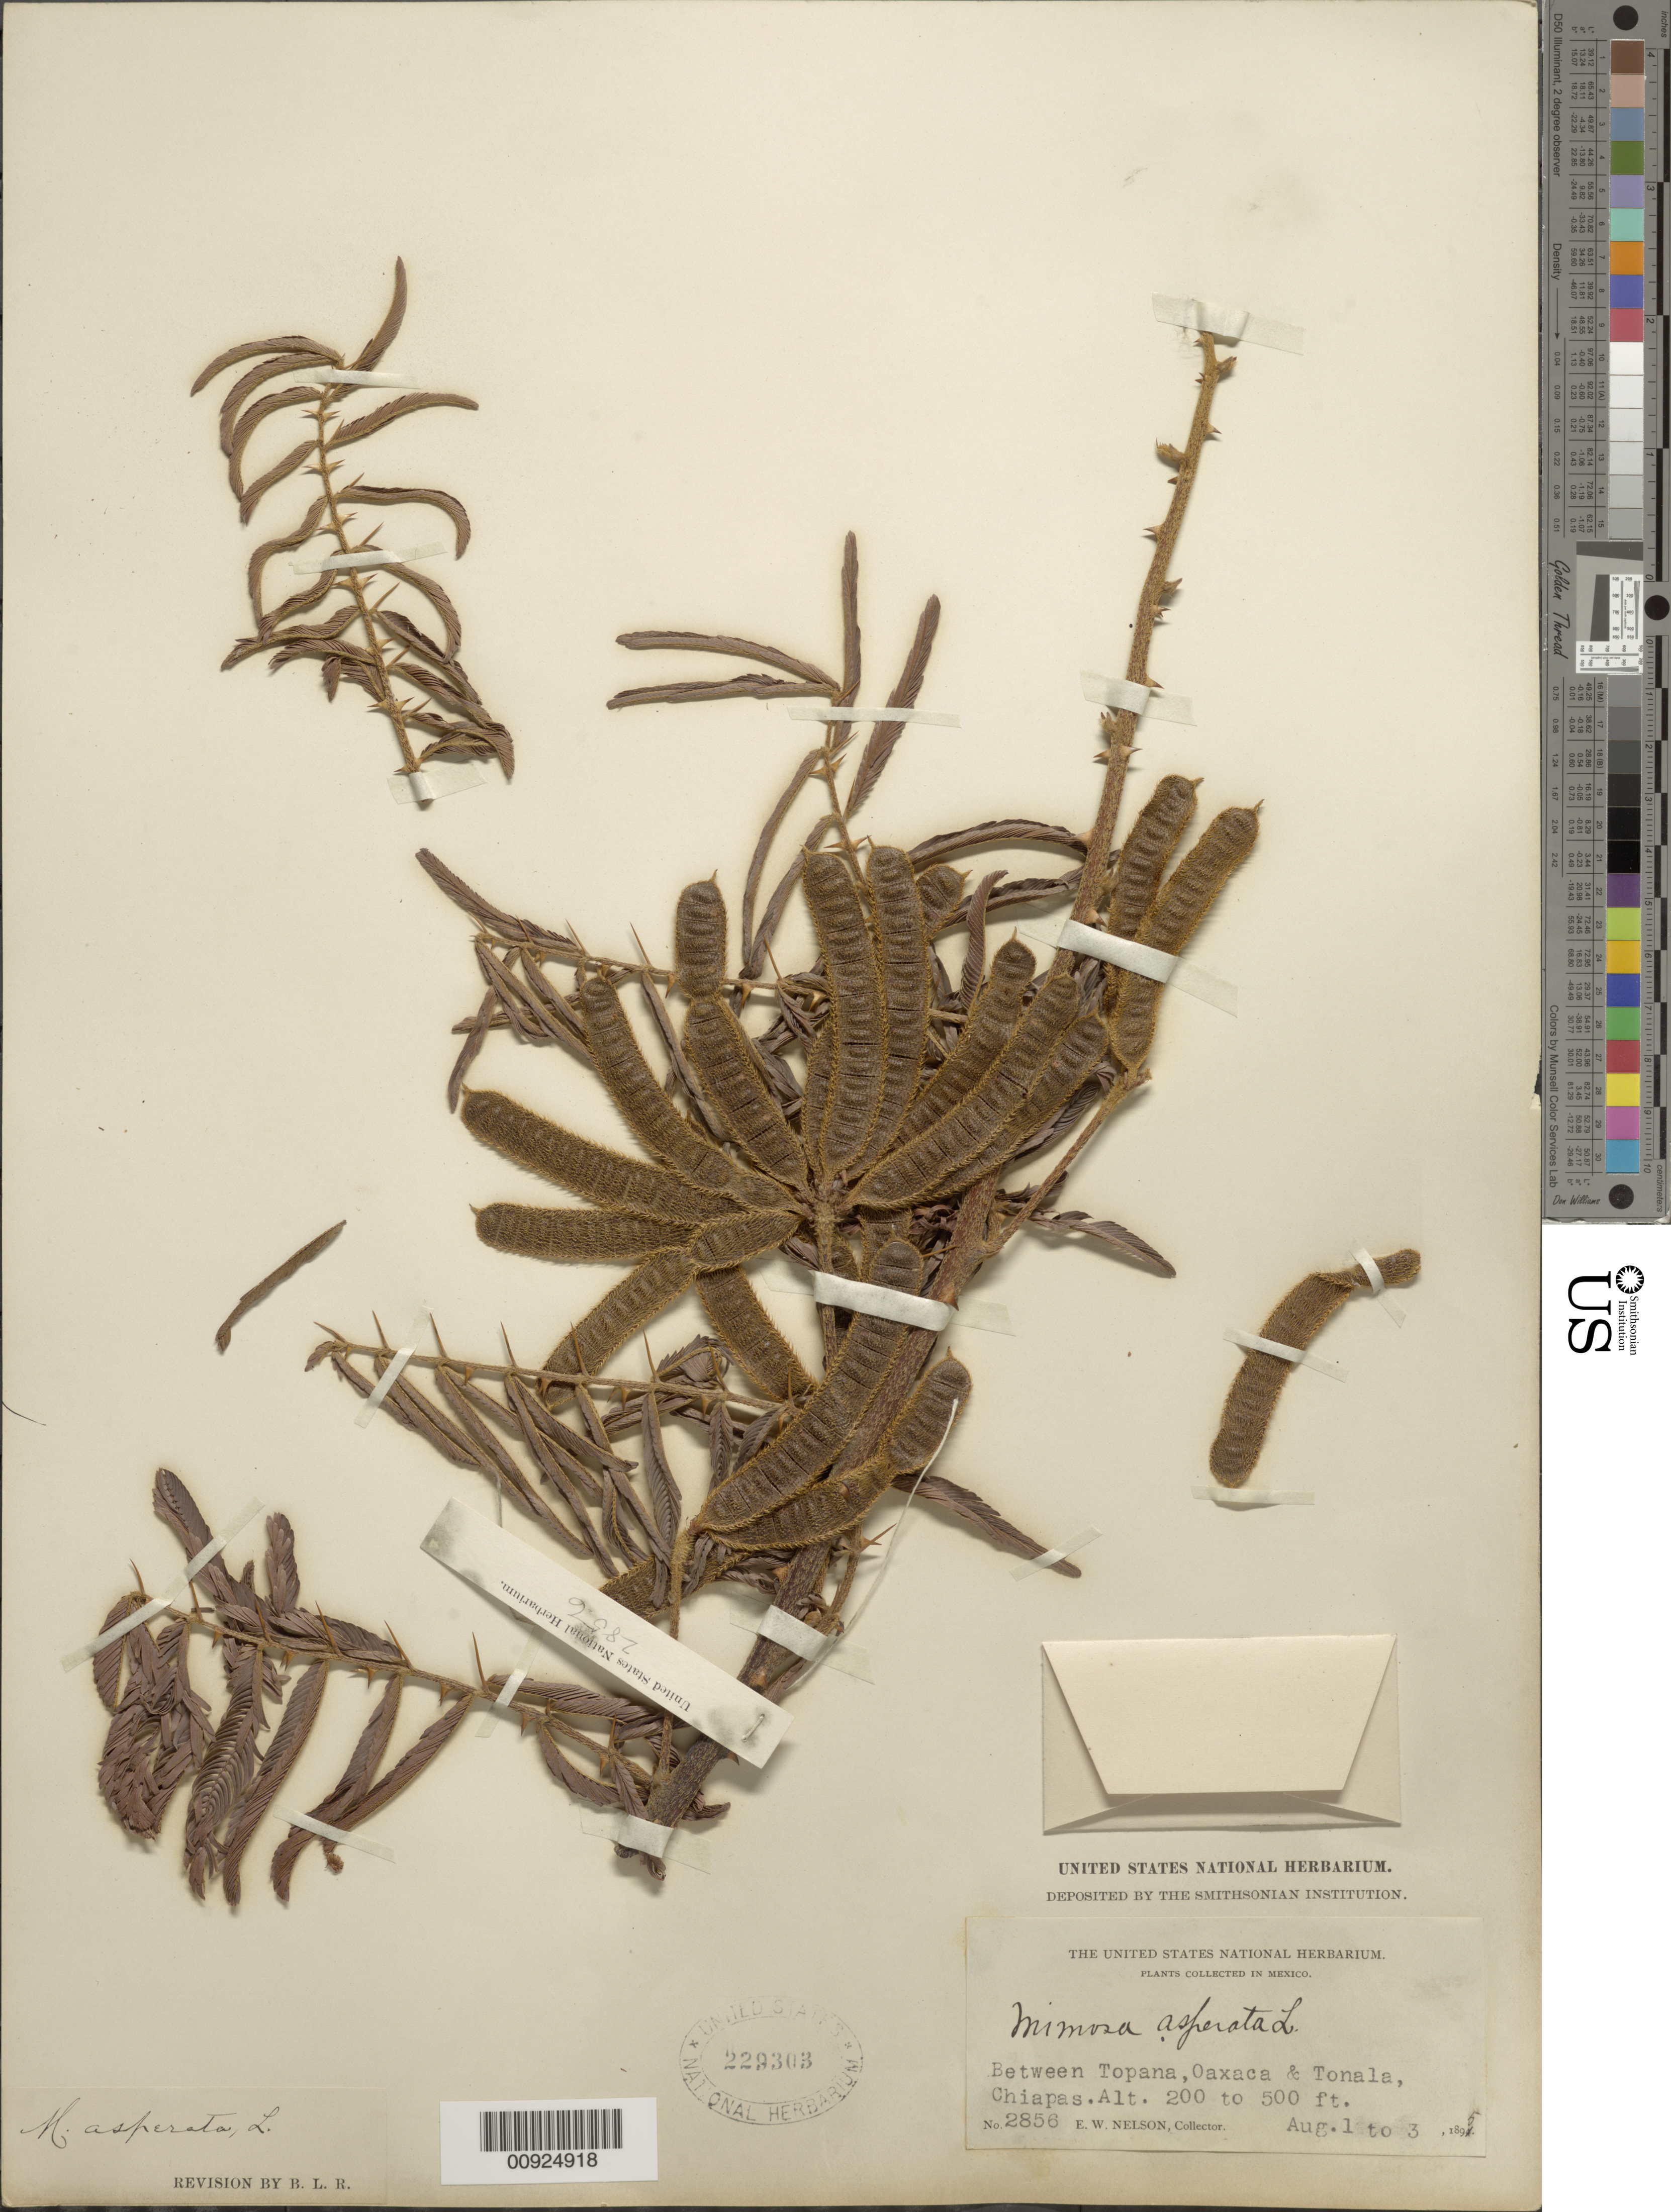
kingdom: Plantae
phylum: Tracheophyta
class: Magnoliopsida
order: Fabales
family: Fabaceae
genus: Mimosa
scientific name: Mimosa pigra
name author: L.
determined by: Strong, Mark T., (BOT), Smithsonian Institution - National Museum of Natural History (UNITED STATES)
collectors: E. W. Nelson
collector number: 2856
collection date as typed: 01 Aug 1895 to 03 Aug 1895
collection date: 1895-08-01/1895-08-03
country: Mexico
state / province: Chiapas / Oaxaca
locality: Between Topana, Oaxaca & Tonala, Chiapas.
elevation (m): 61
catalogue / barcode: US 229303